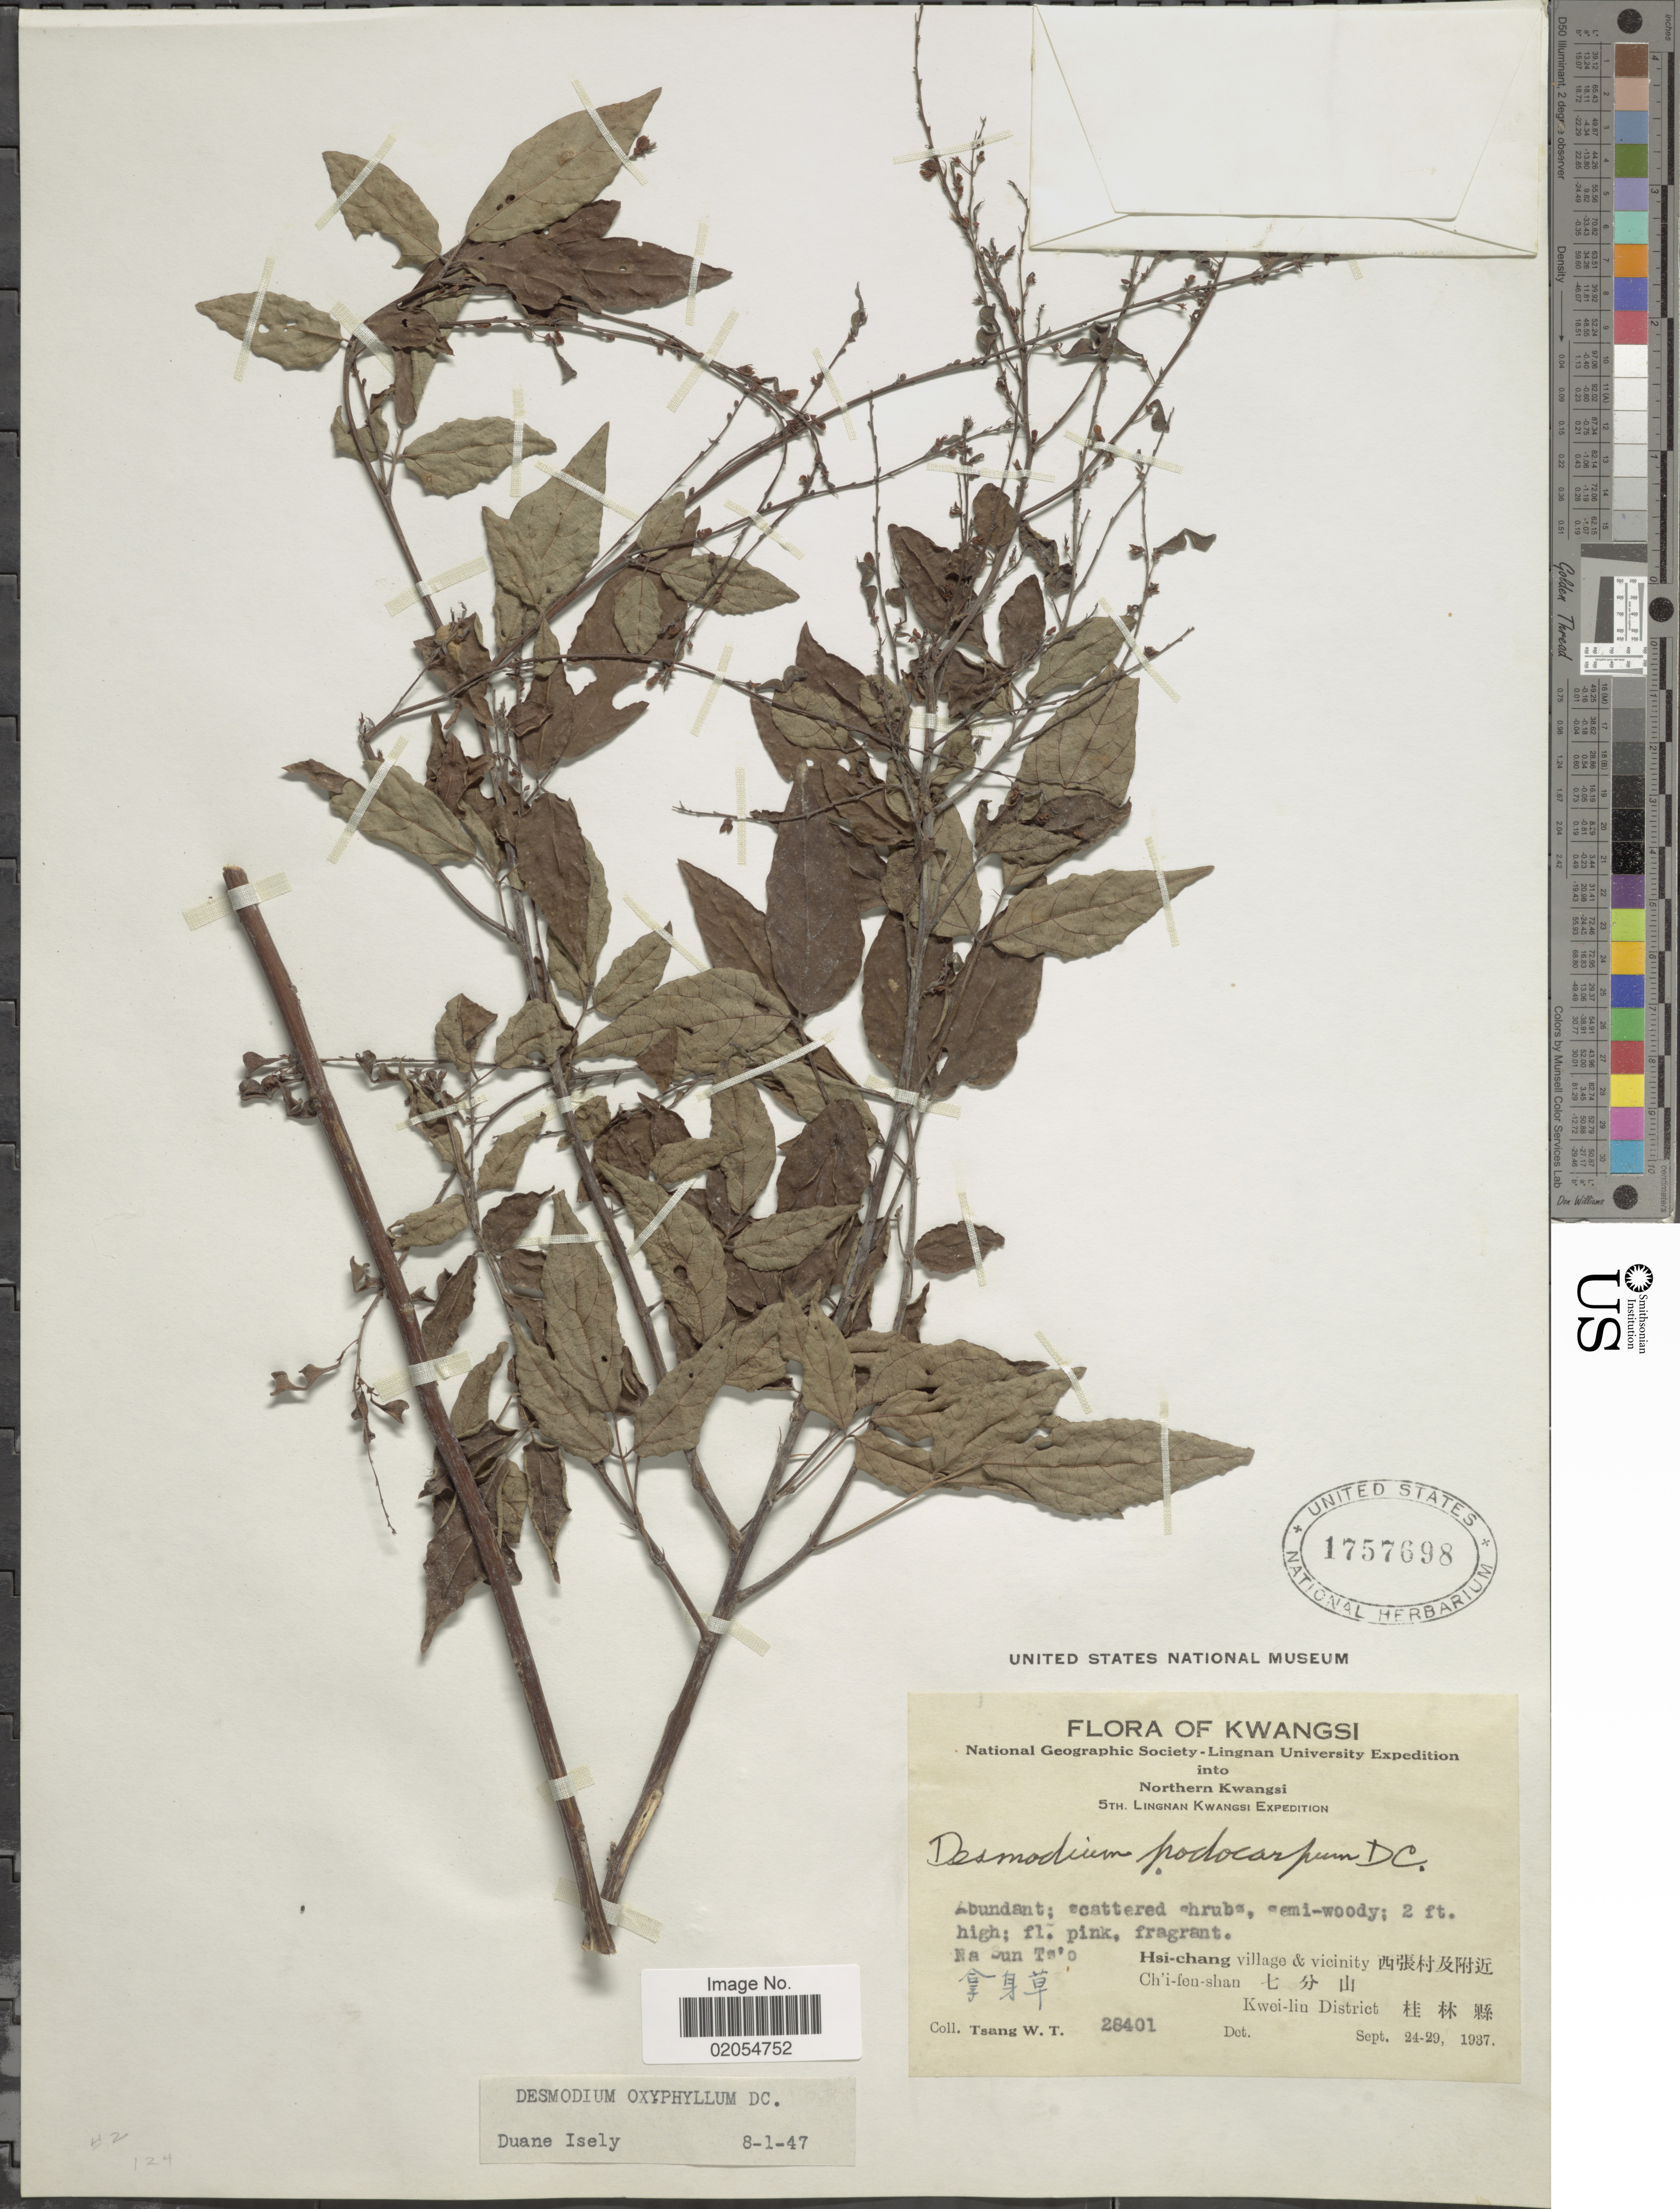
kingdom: Plantae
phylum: Tracheophyta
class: Magnoliopsida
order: Fabales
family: Fabaceae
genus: Hylodesmum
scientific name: Hylodesmum podocarpum subsp. oxyphyllum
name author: (DC.) H. Ohashi & R.R. Mill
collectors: W. T. Tsang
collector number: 28401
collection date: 1937-09-24/1937-09-29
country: China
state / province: Guangxi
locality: Northern Kwangsi. Hsi-chang village & vicinity. Ch'i-fen-shan. Kwei-lin District. Na Sun Ts'o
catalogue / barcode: US 1757698